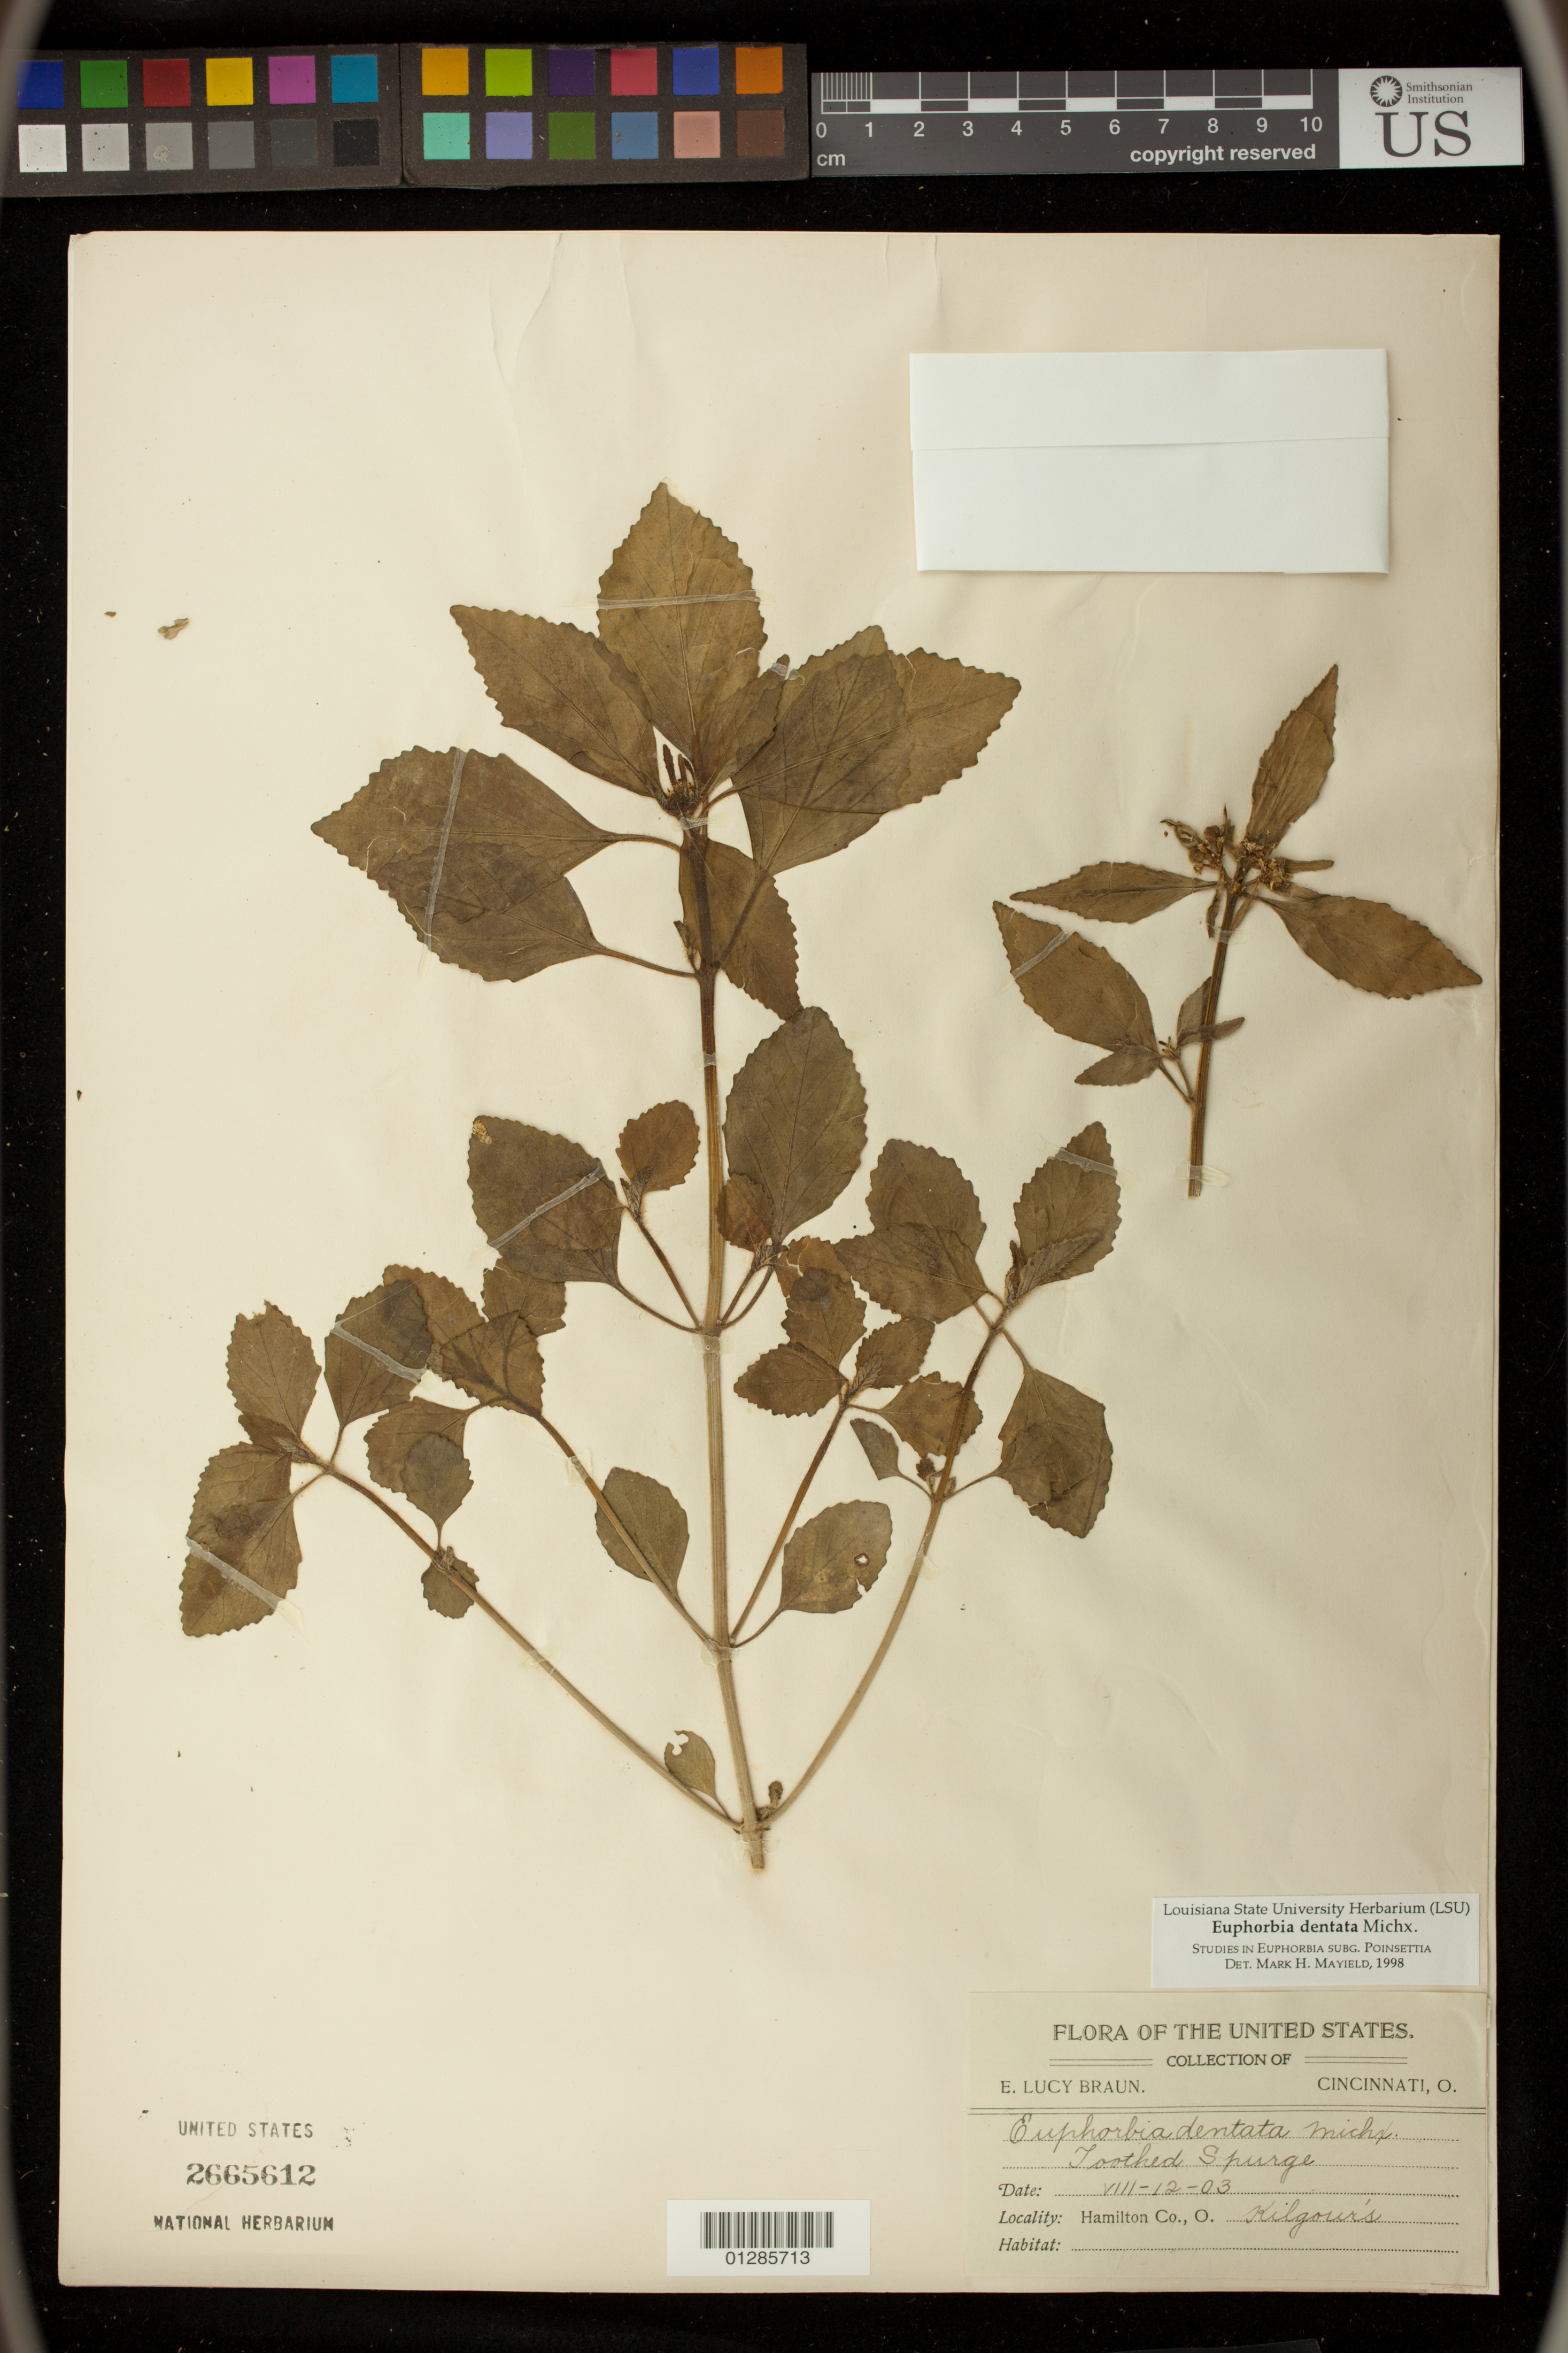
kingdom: Plantae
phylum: Tracheophyta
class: Magnoliopsida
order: Malpighiales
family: Euphorbiaceae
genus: Euphorbia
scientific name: Euphorbia dentata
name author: Michx.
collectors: E. L. Braun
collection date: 1903-08-12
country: United States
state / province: Ohio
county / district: Hamilton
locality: Kilgouris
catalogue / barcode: US 2665612